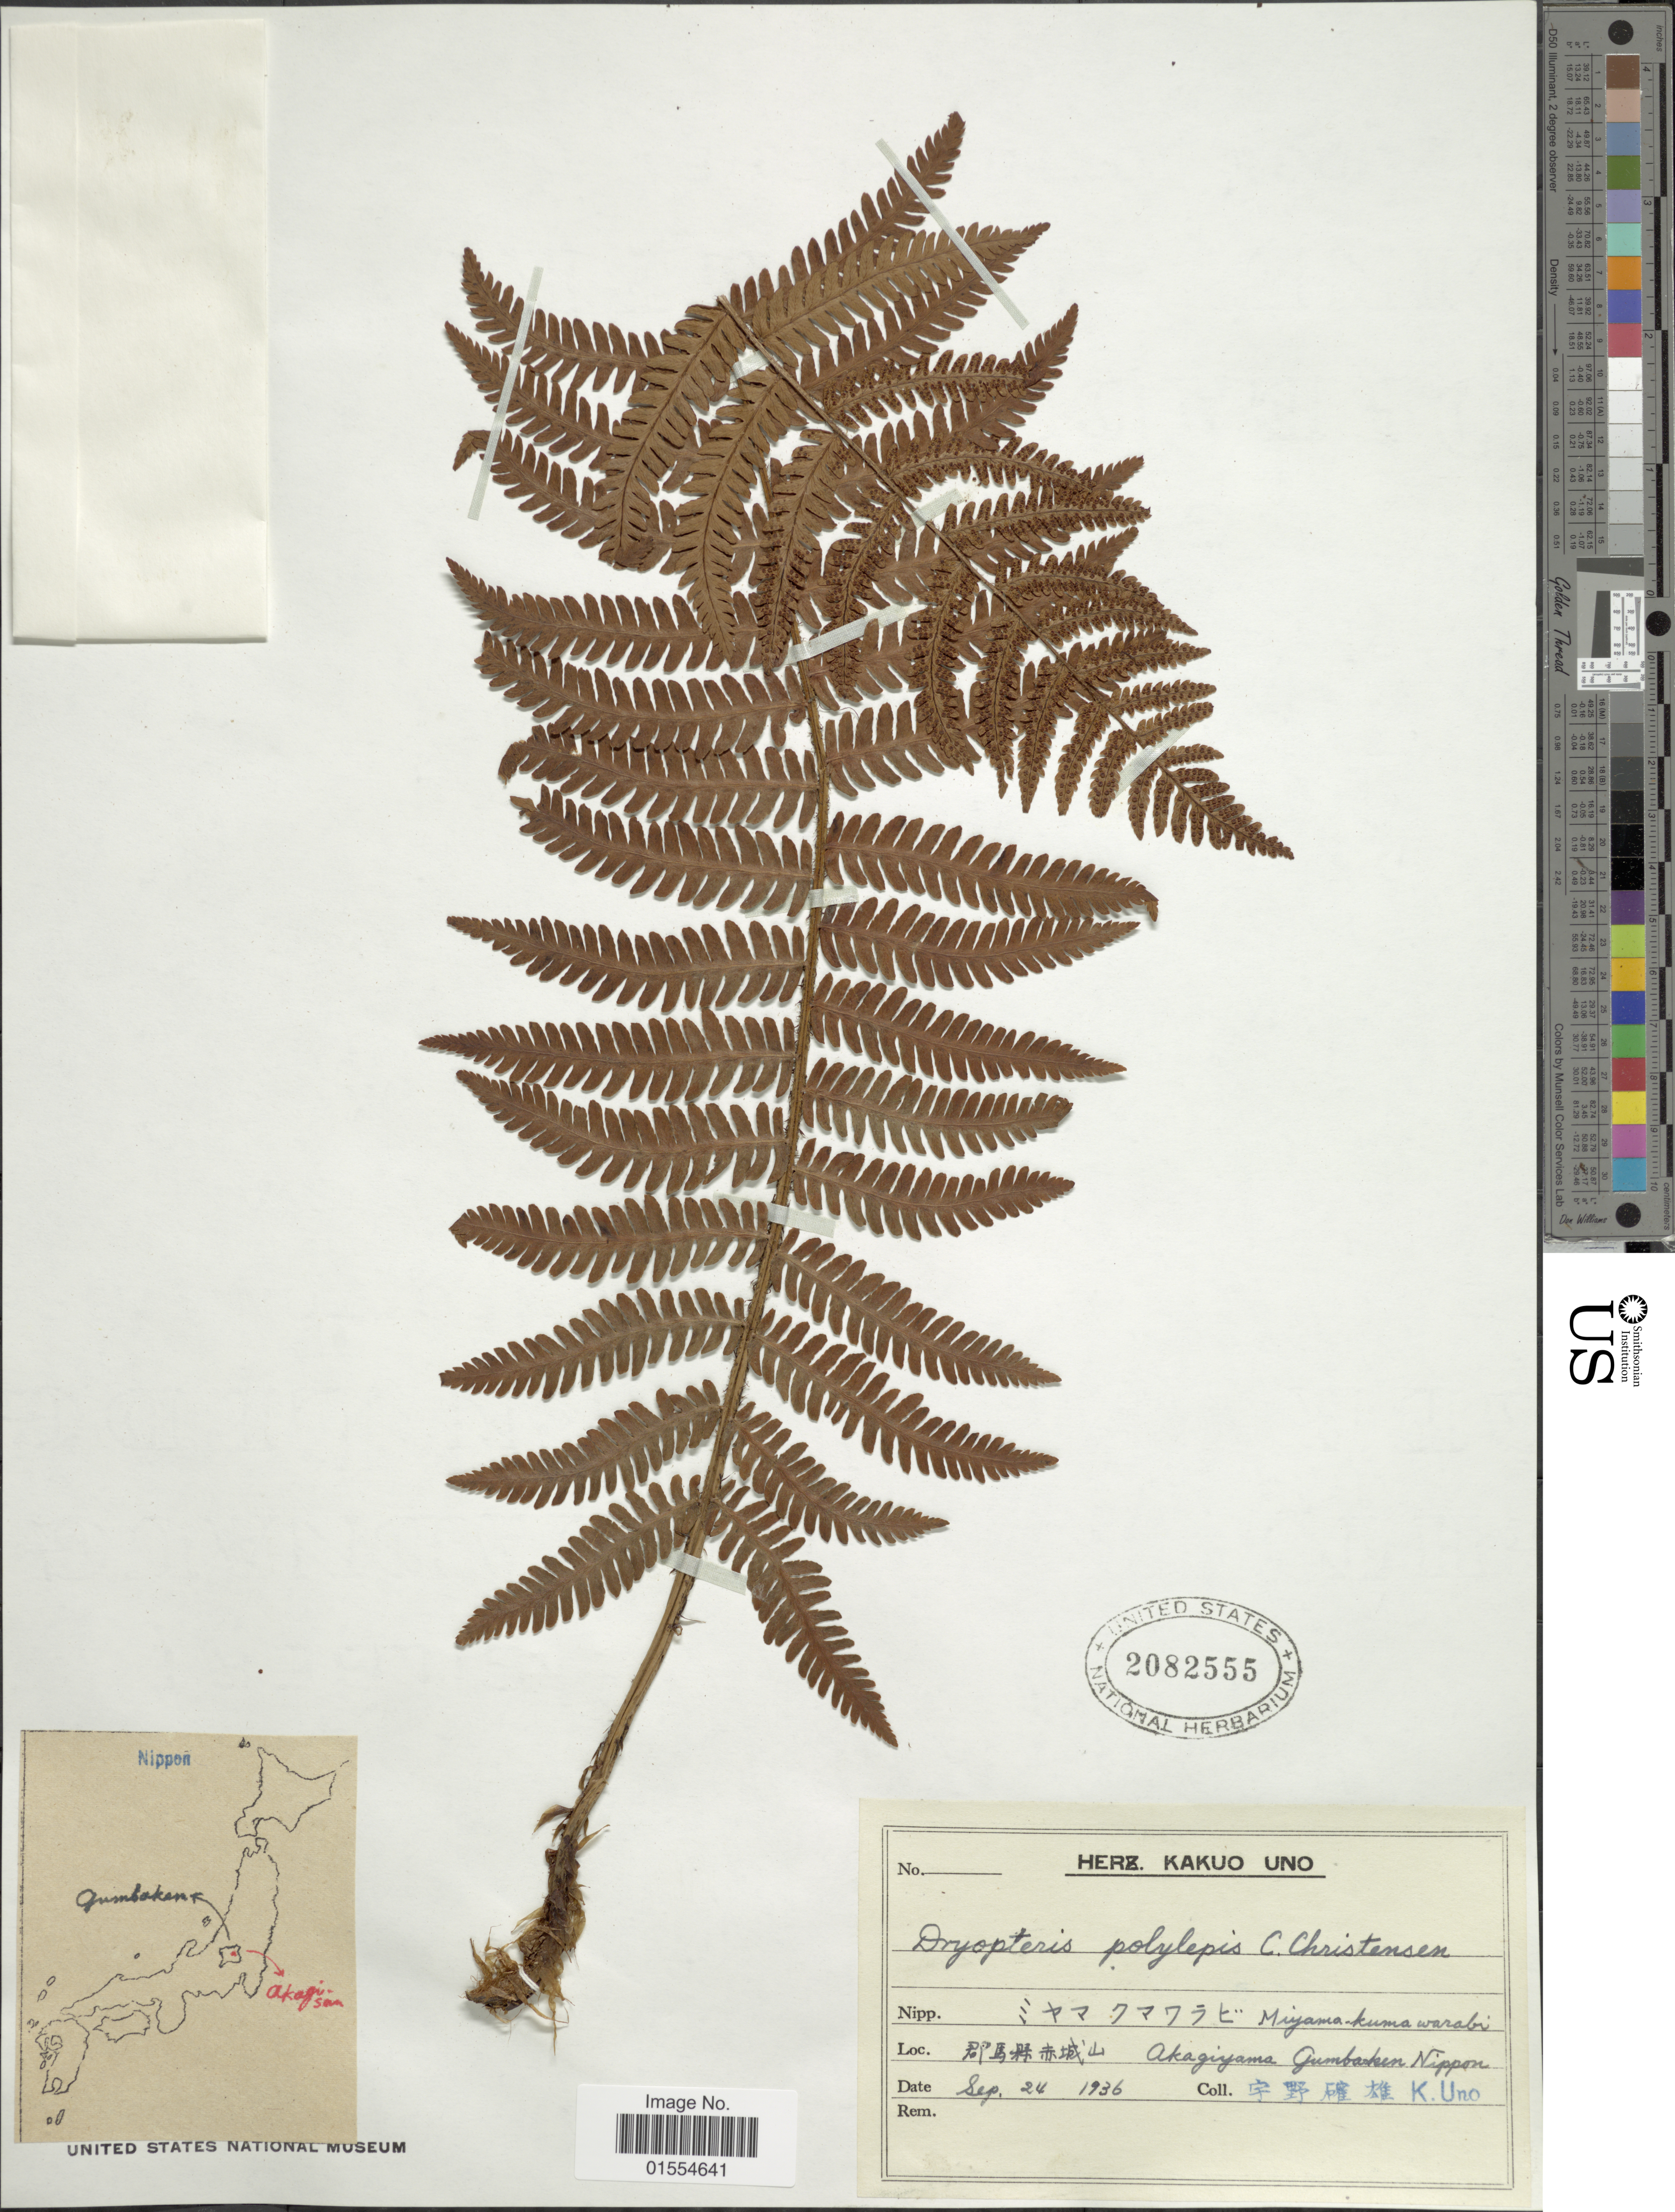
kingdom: Plantae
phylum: Tracheophyta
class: Polypodiopsida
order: Polypodiales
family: Dryopteridaceae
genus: Dryopteris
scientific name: Dryopteris polylepis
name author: (Franch. & Sav.) C. Chr.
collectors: K. Uno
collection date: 1936-09-29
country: Japan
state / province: Gunma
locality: Akagiyama, Gunma-ken, Nippon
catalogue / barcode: US 2082555